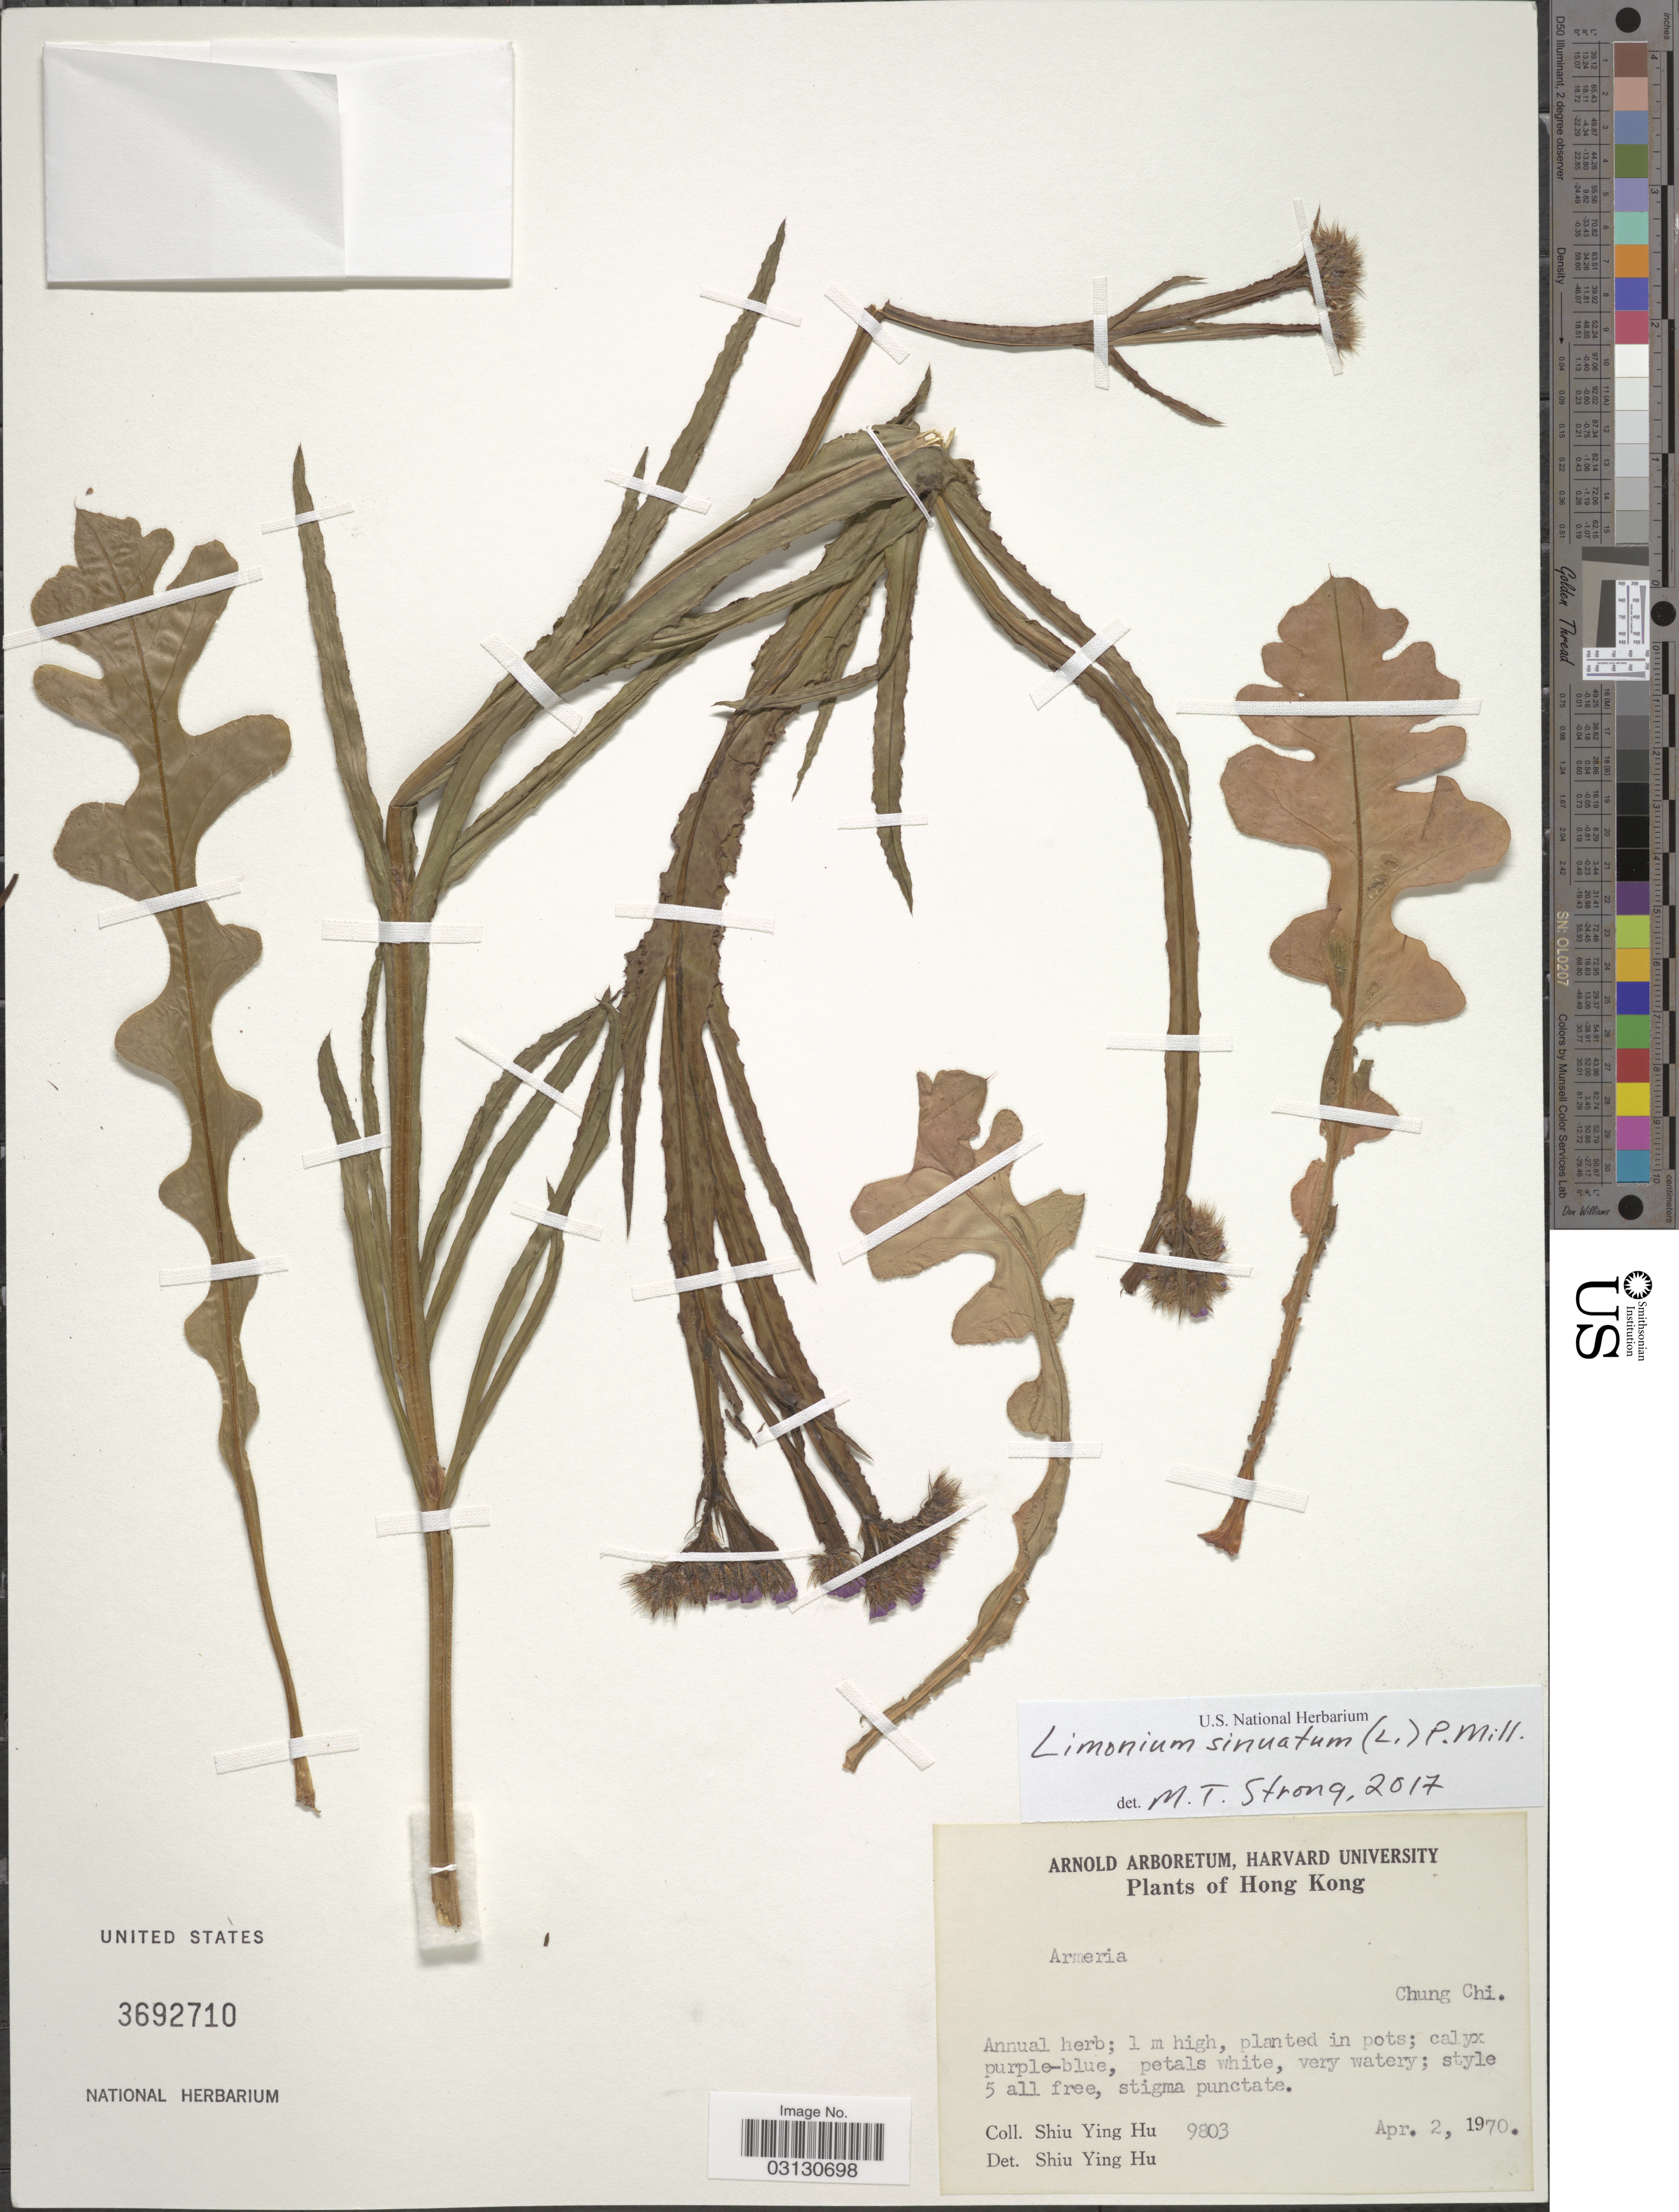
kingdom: Plantae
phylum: Tracheophyta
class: Magnoliopsida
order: Caryophyllales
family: Plumbaginaceae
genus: Limonium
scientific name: Limonium sinuatum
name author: (L.) Mill.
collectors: S. Y. Hu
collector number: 9803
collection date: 1970-04-02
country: China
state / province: Hong Kong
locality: Hong Kong, Chung Chi.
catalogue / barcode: US 3692710